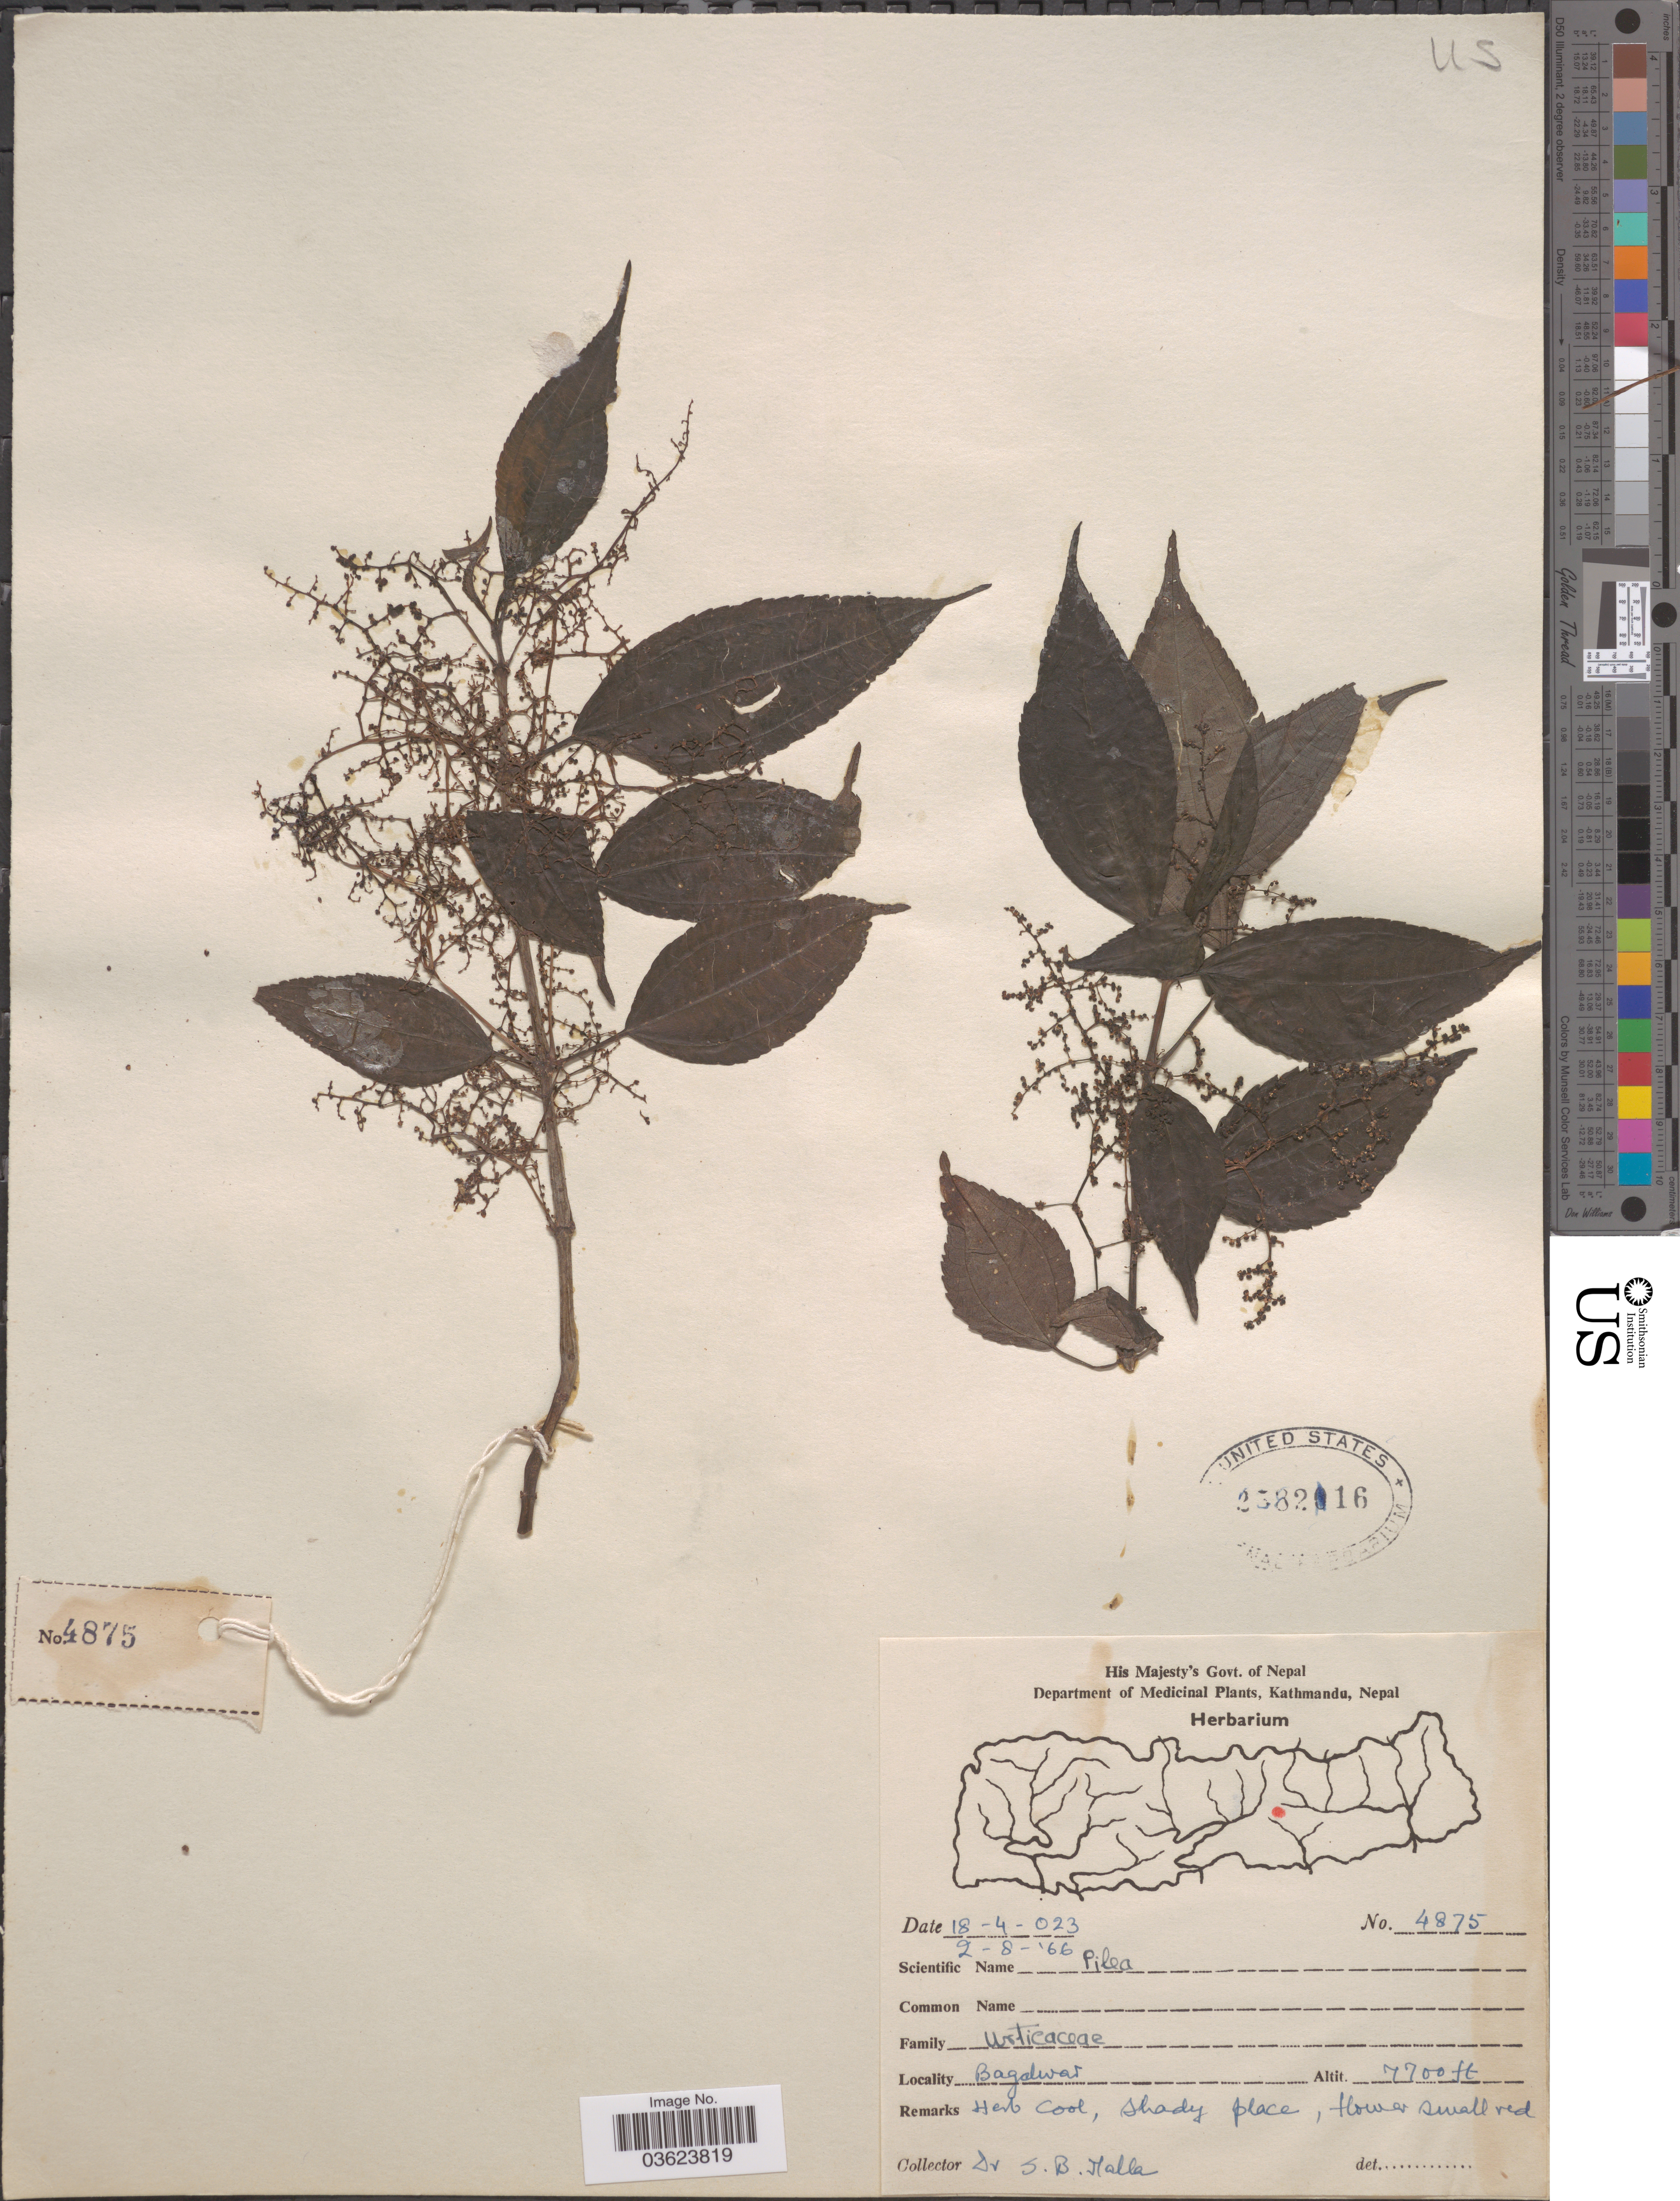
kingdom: Plantae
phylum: Tracheophyta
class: Magnoliopsida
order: Rosales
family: Urticaceae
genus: Pilea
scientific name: Pilea sp.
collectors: S. Malla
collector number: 4875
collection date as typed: Transcribed d/m/y: 2/8/66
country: Nepal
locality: Bagdwar.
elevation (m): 2347